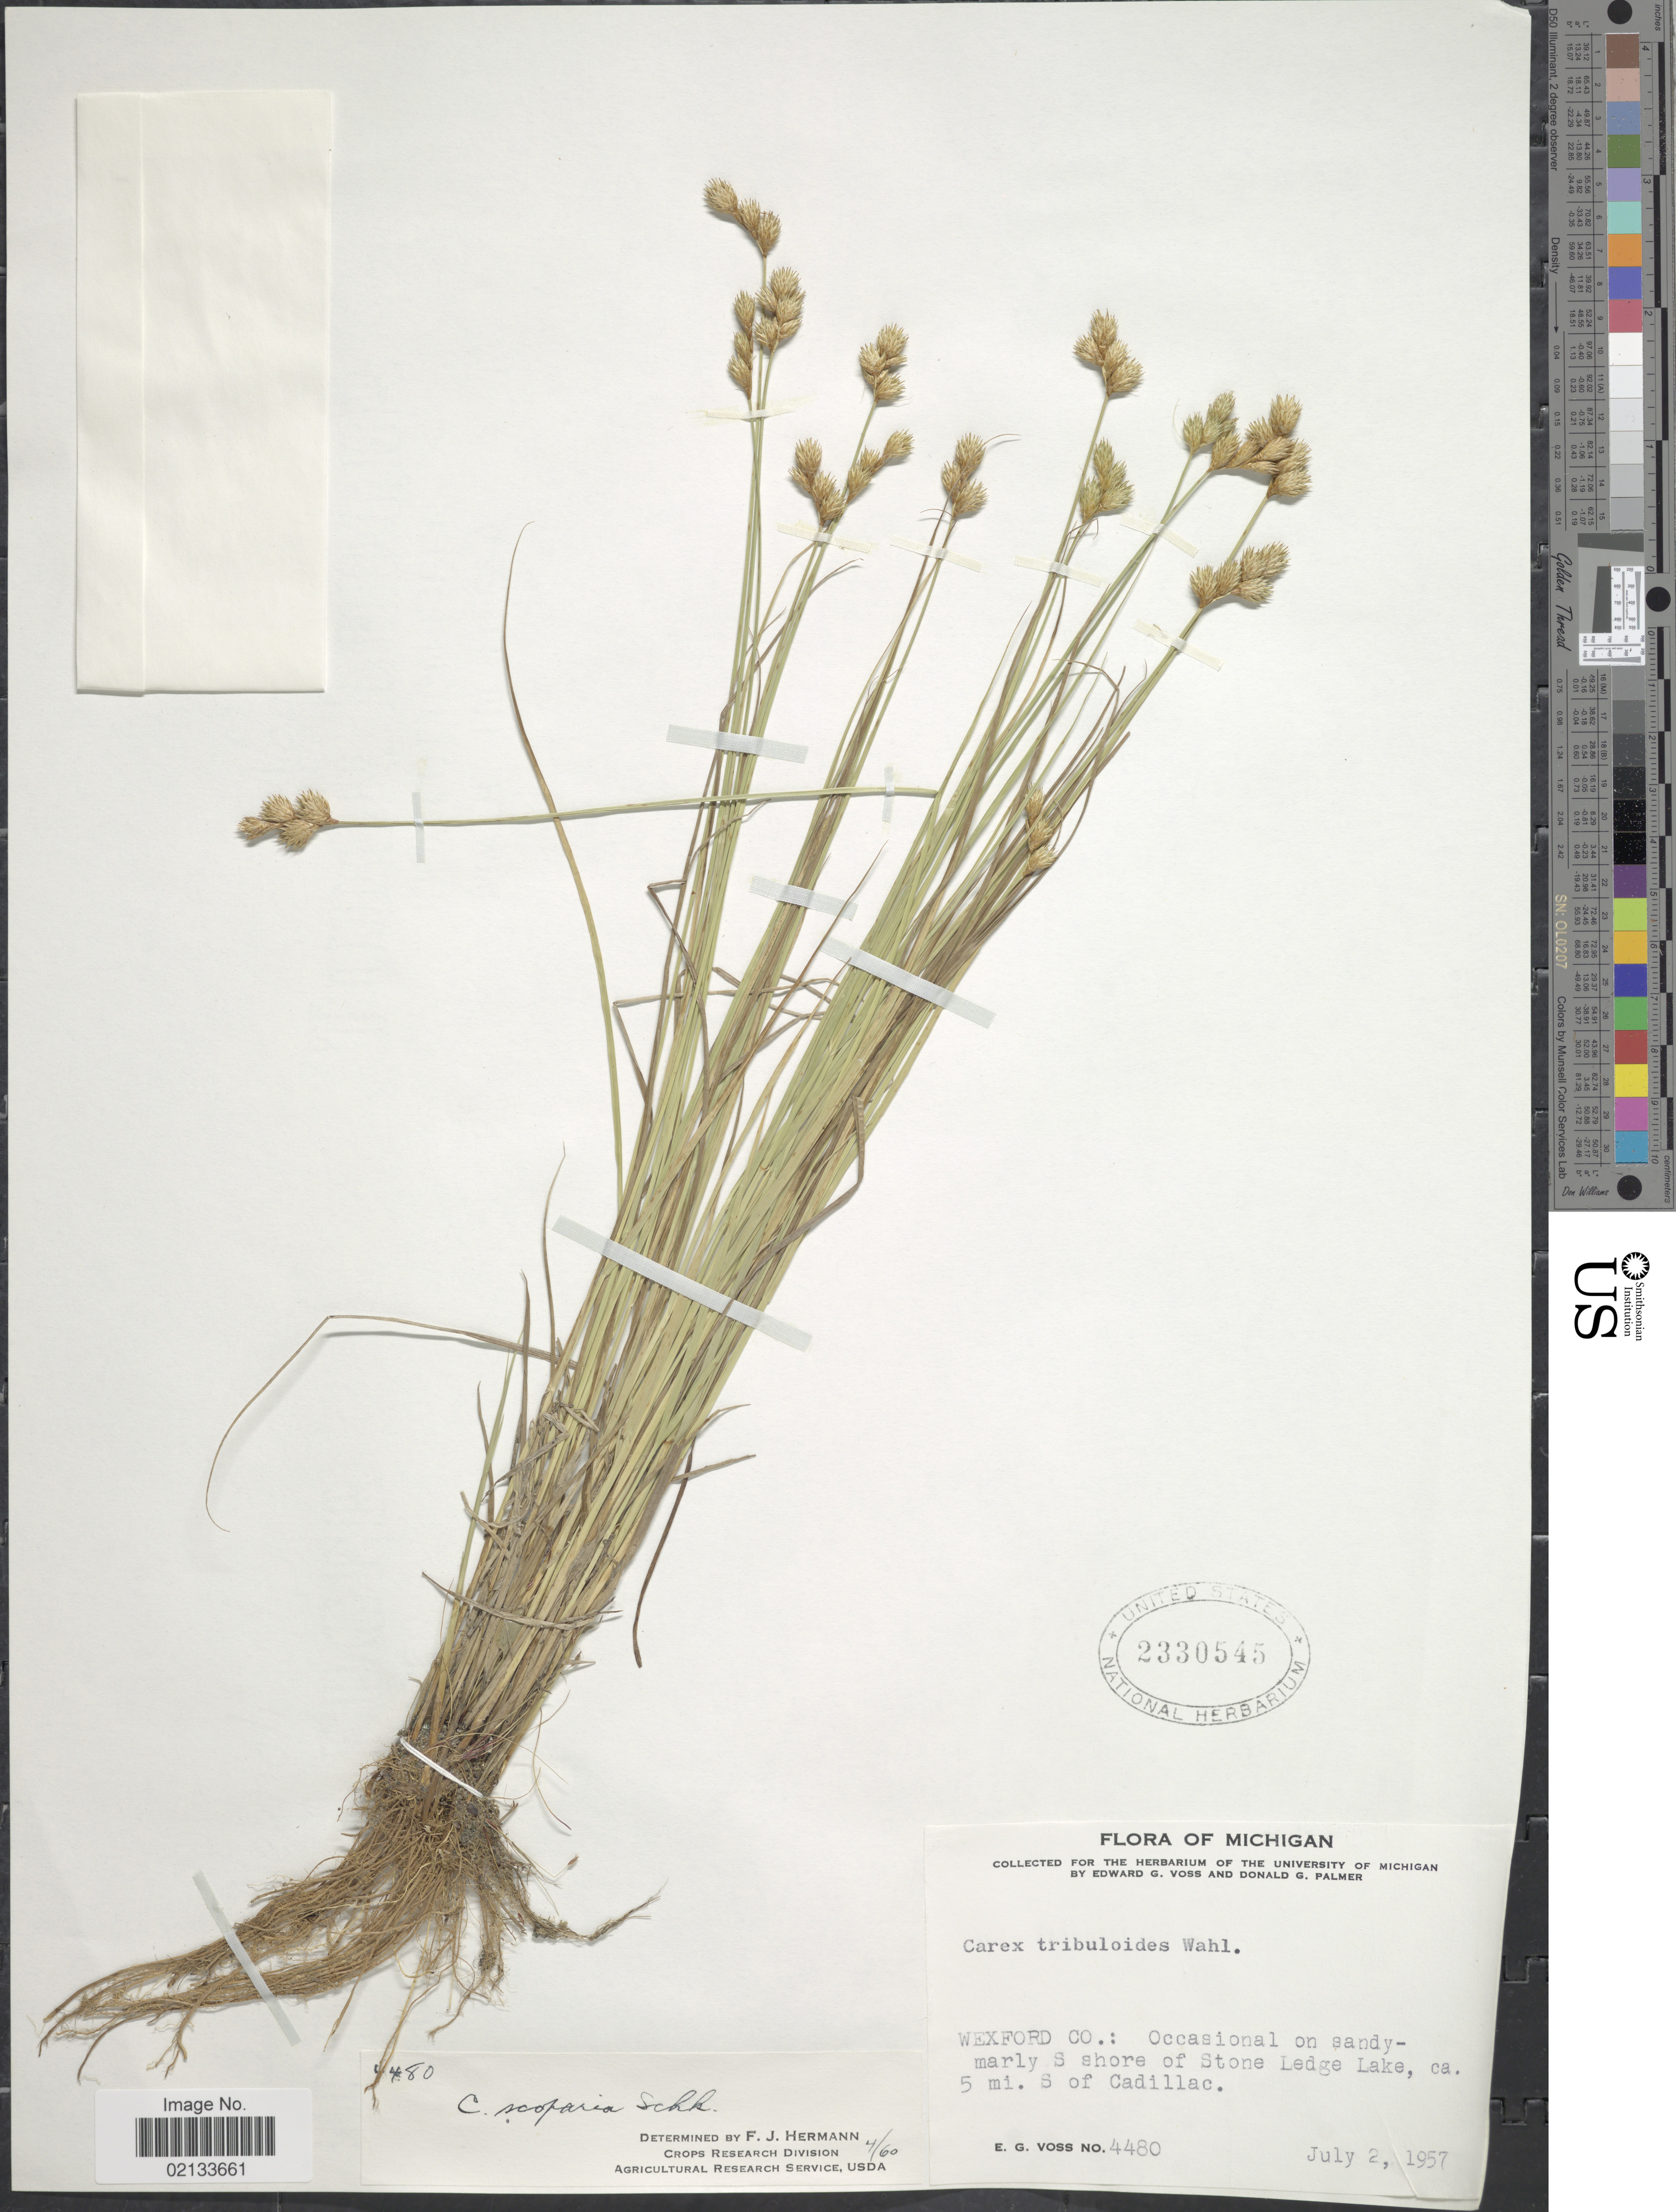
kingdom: Plantae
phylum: Tracheophyta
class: Liliopsida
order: Poales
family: Cyperaceae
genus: Carex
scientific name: Carex scoparia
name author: Schkuhr ex Willd.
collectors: E. G. Voss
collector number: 4480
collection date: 1957-07-02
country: United States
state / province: Michigan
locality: Wexford Co: on sandy-marly S shore of Stone Ledge Lake, ca. 5 mi S of Cadillac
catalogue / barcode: US 2330545